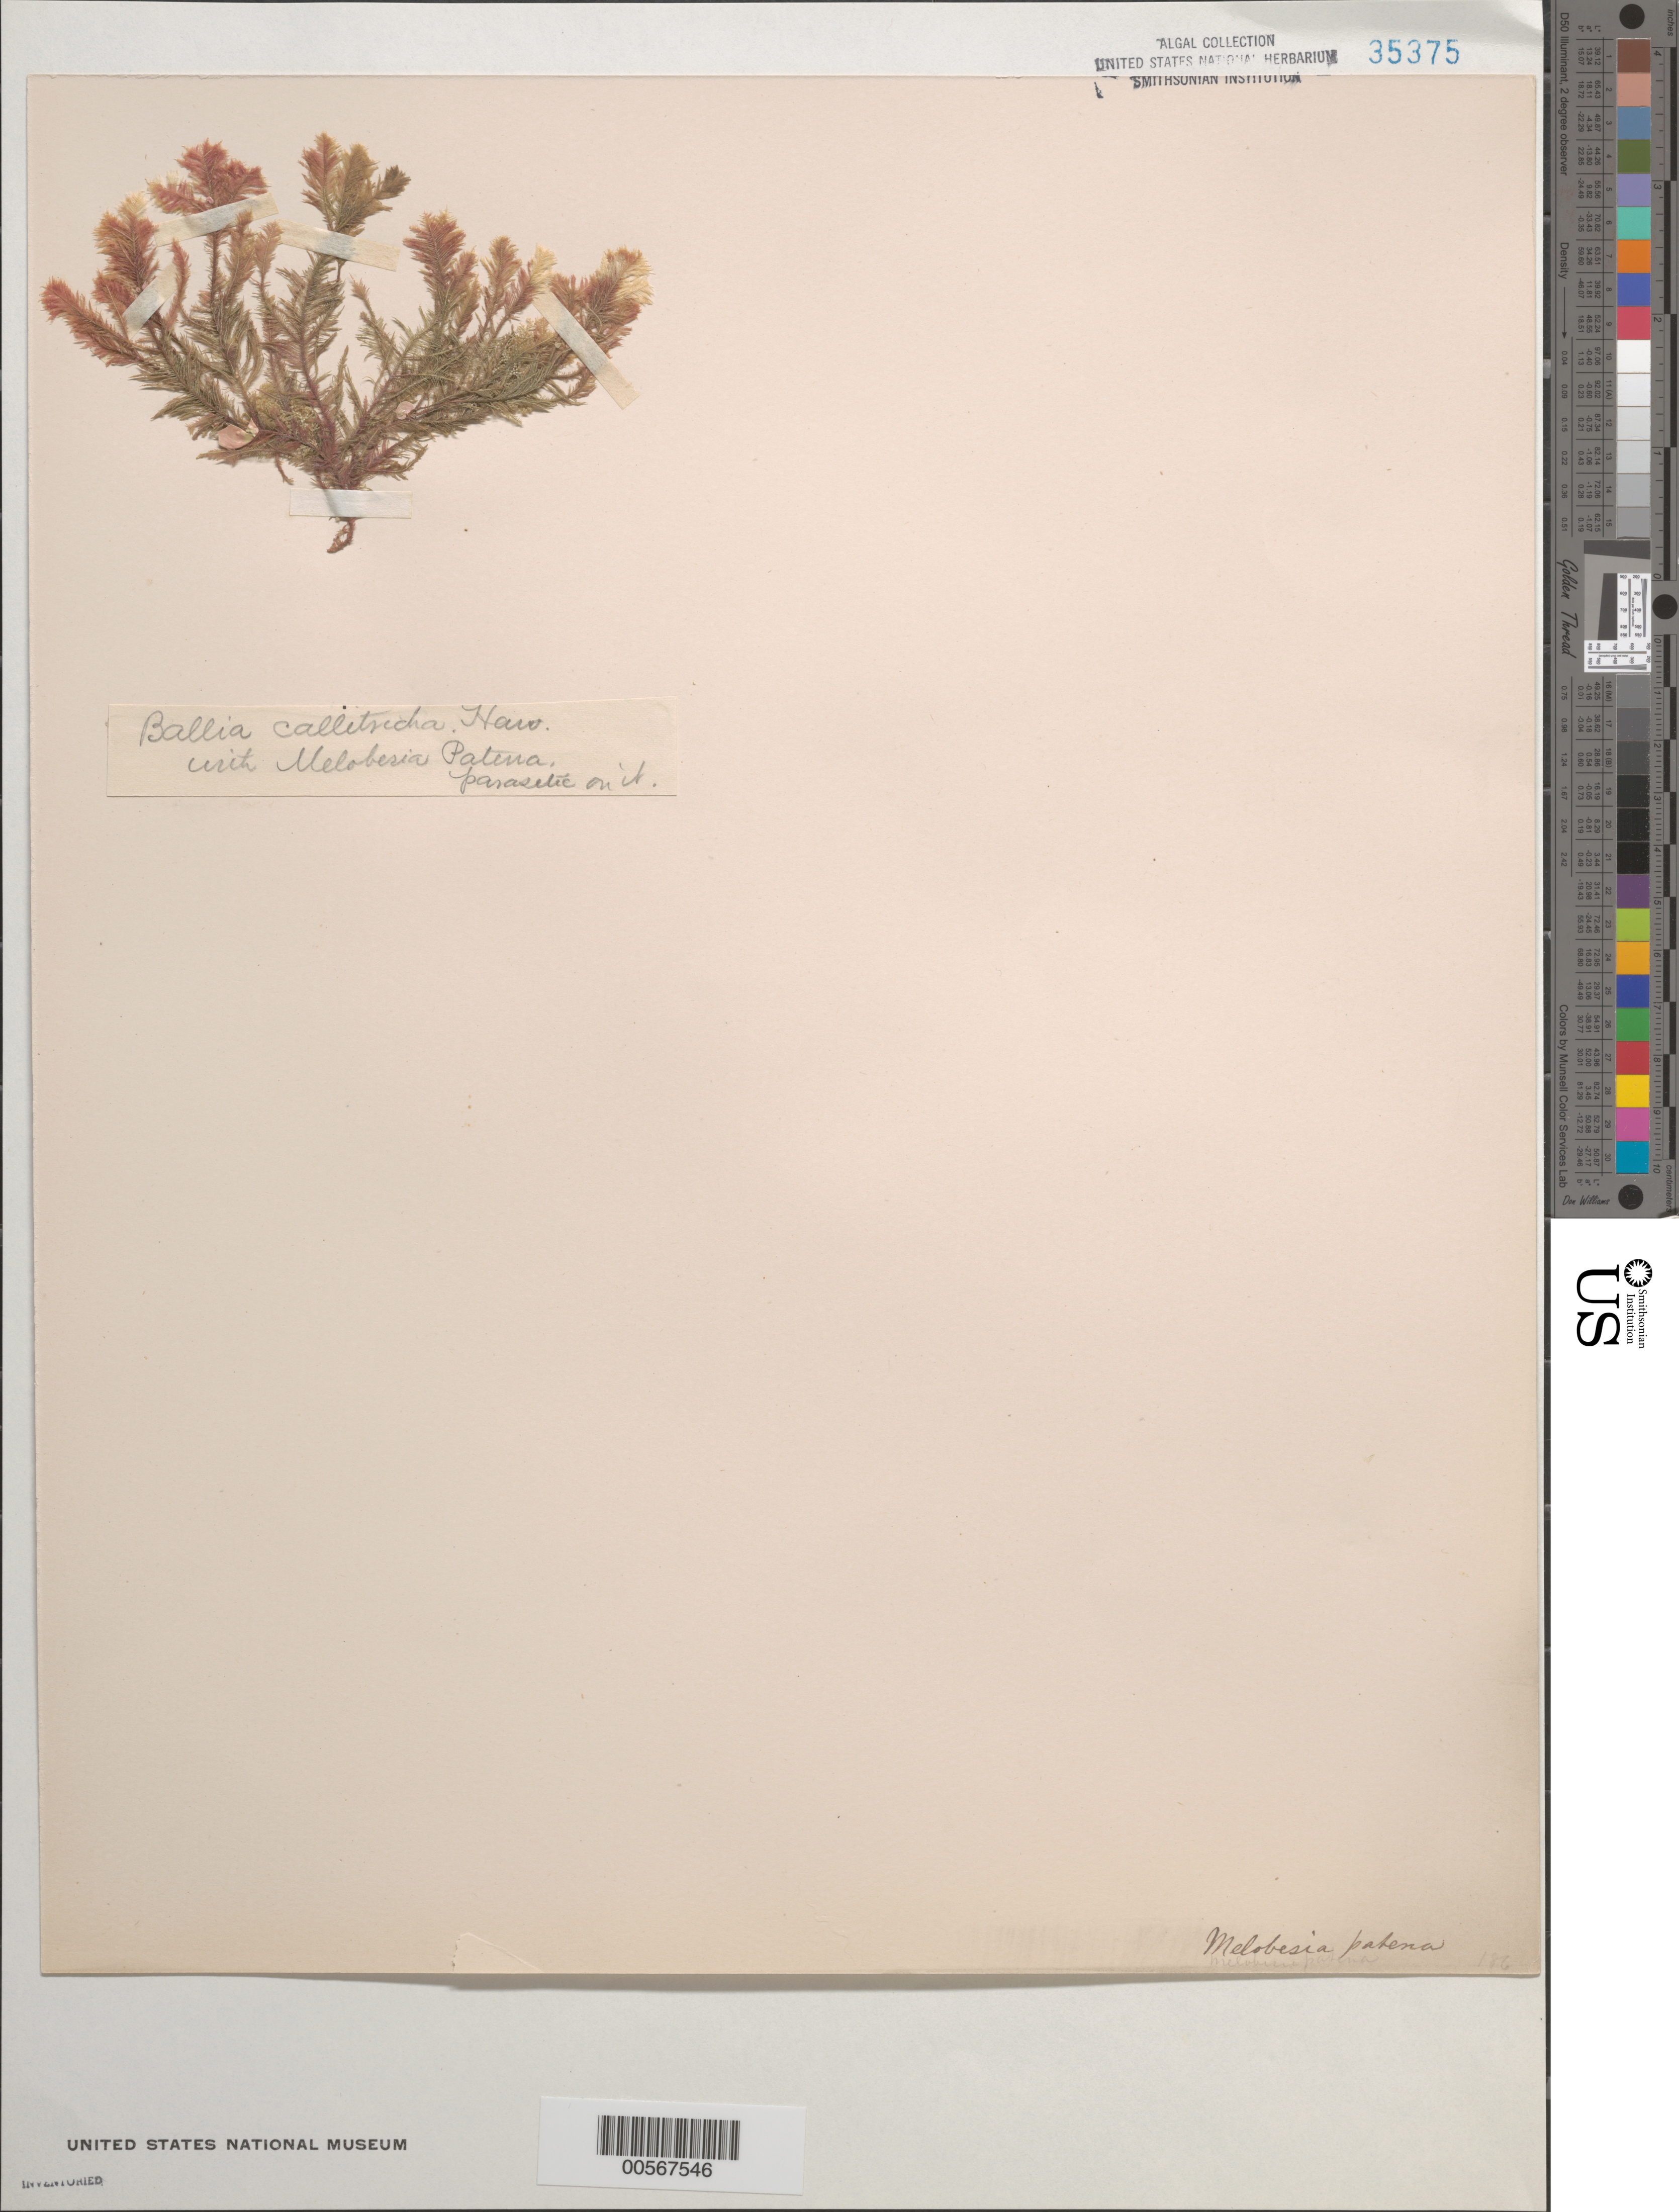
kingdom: Plantae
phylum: Rhodophyta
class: Florideophyceae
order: Corallinales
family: Hapalidiaceae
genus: Synarthrophyton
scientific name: Synarthrophyton patena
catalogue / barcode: US 35375